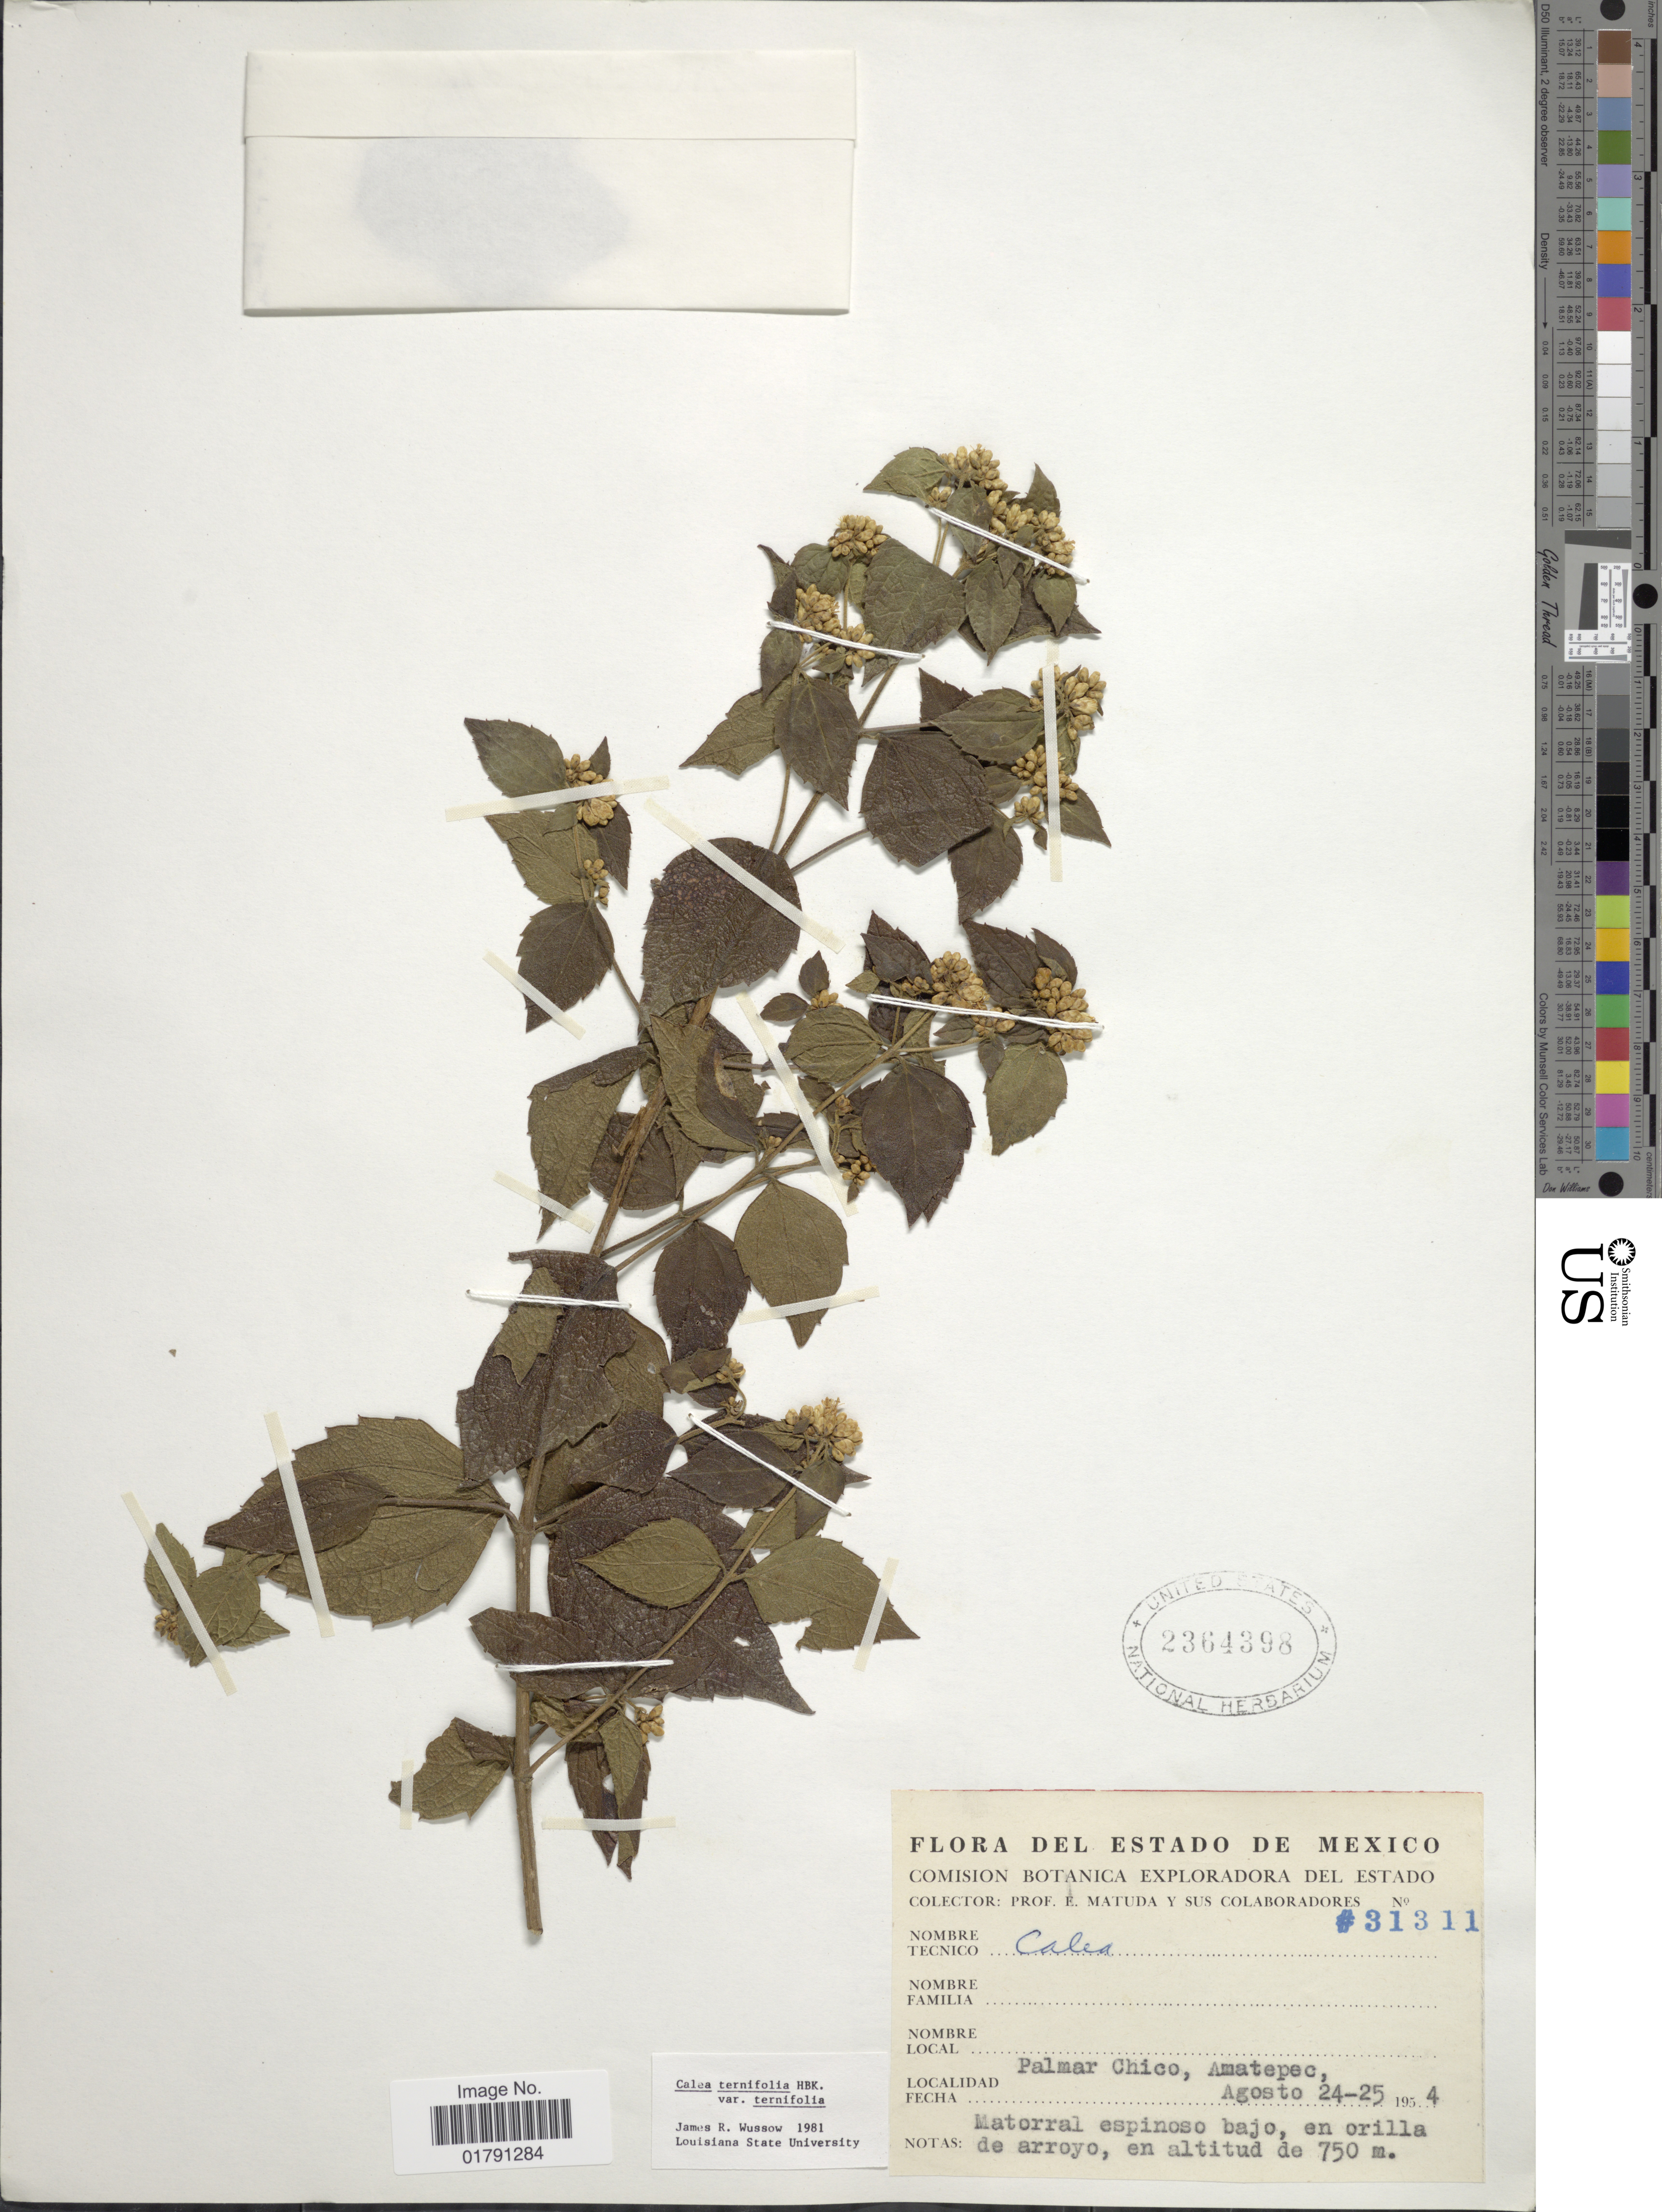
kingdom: Plantae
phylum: Tracheophyta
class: Magnoliopsida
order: Asterales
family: Asteraceae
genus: Calea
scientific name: Calea ternifolia var. ternifolia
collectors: E. Matuda & et al.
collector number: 31311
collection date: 1954-08-24/1954-08-25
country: Mexico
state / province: México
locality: Palmar Chico, Amatepec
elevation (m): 750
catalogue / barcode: US 2364398